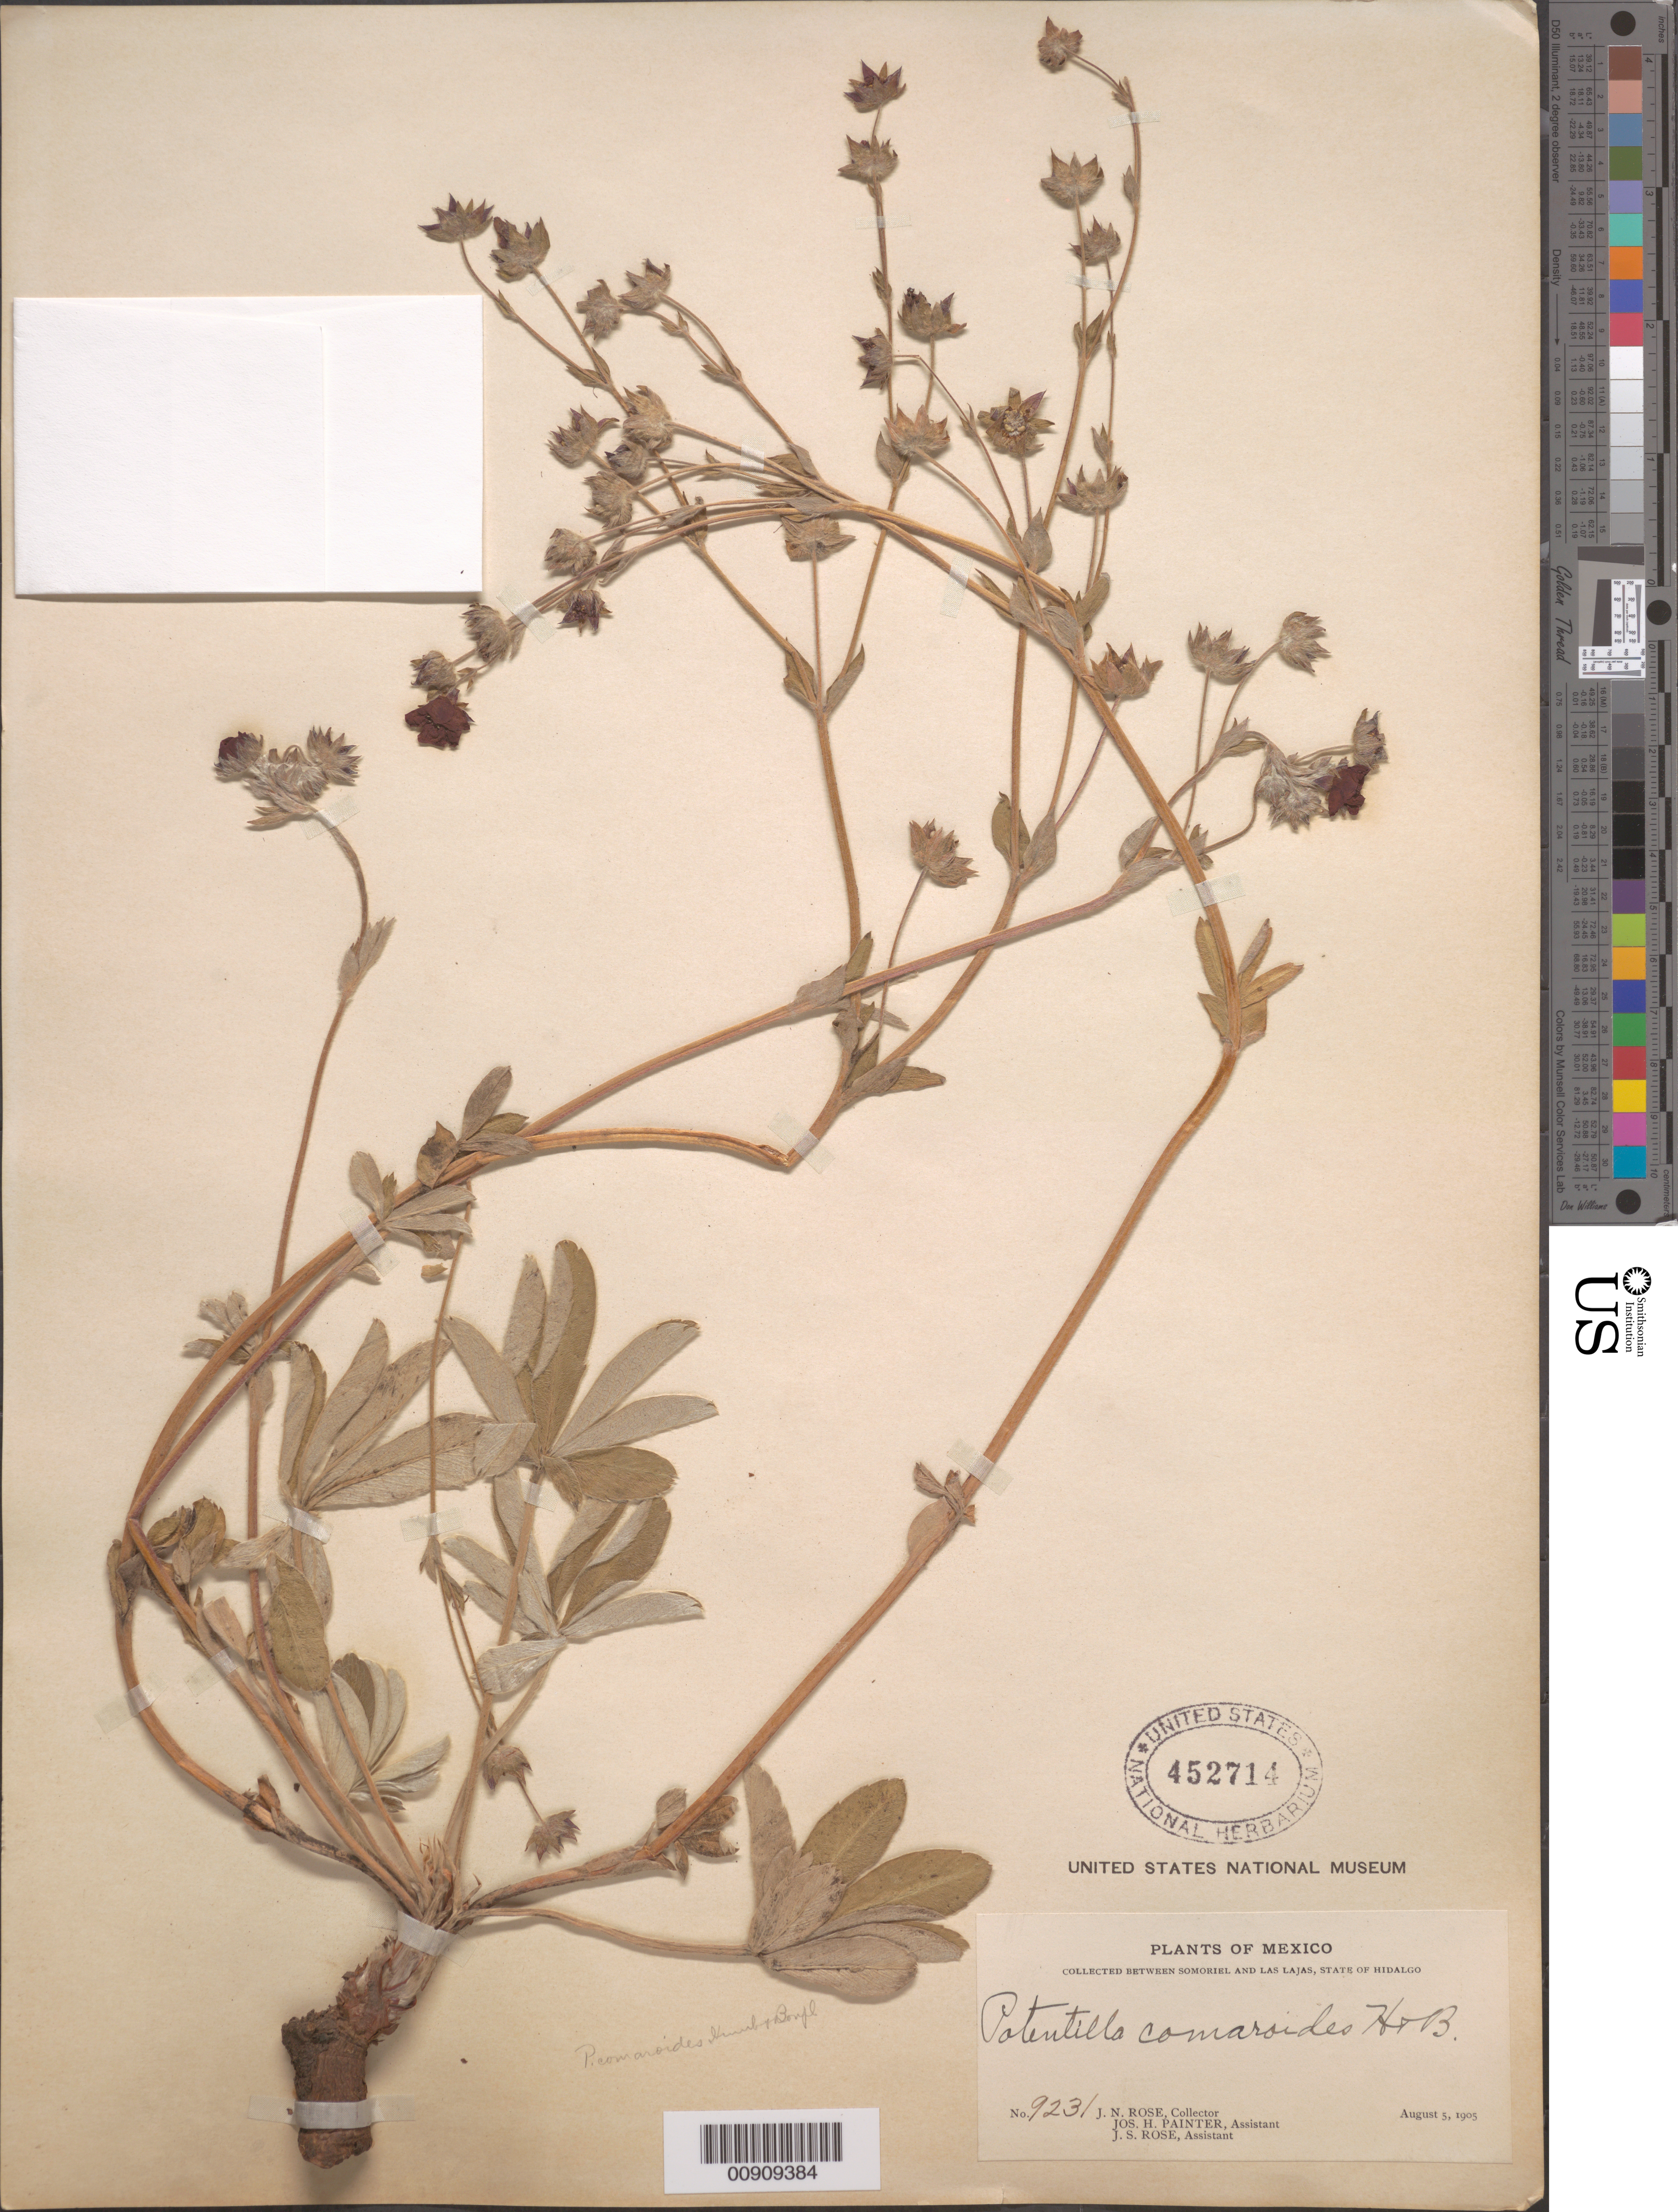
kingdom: Plantae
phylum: Tracheophyta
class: Magnoliopsida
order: Rosales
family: Rosaceae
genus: Potentilla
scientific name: Potentilla comaroides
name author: Humb. & Bonpl.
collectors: J. N. Rose, J. H. Painter & J. S. Rose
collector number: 9231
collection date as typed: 05 Aug 1905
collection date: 1905-08-05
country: Mexico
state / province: Hidalgo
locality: Between Somoriel and Las Lajas, State of Hidalgo.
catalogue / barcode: US 452714